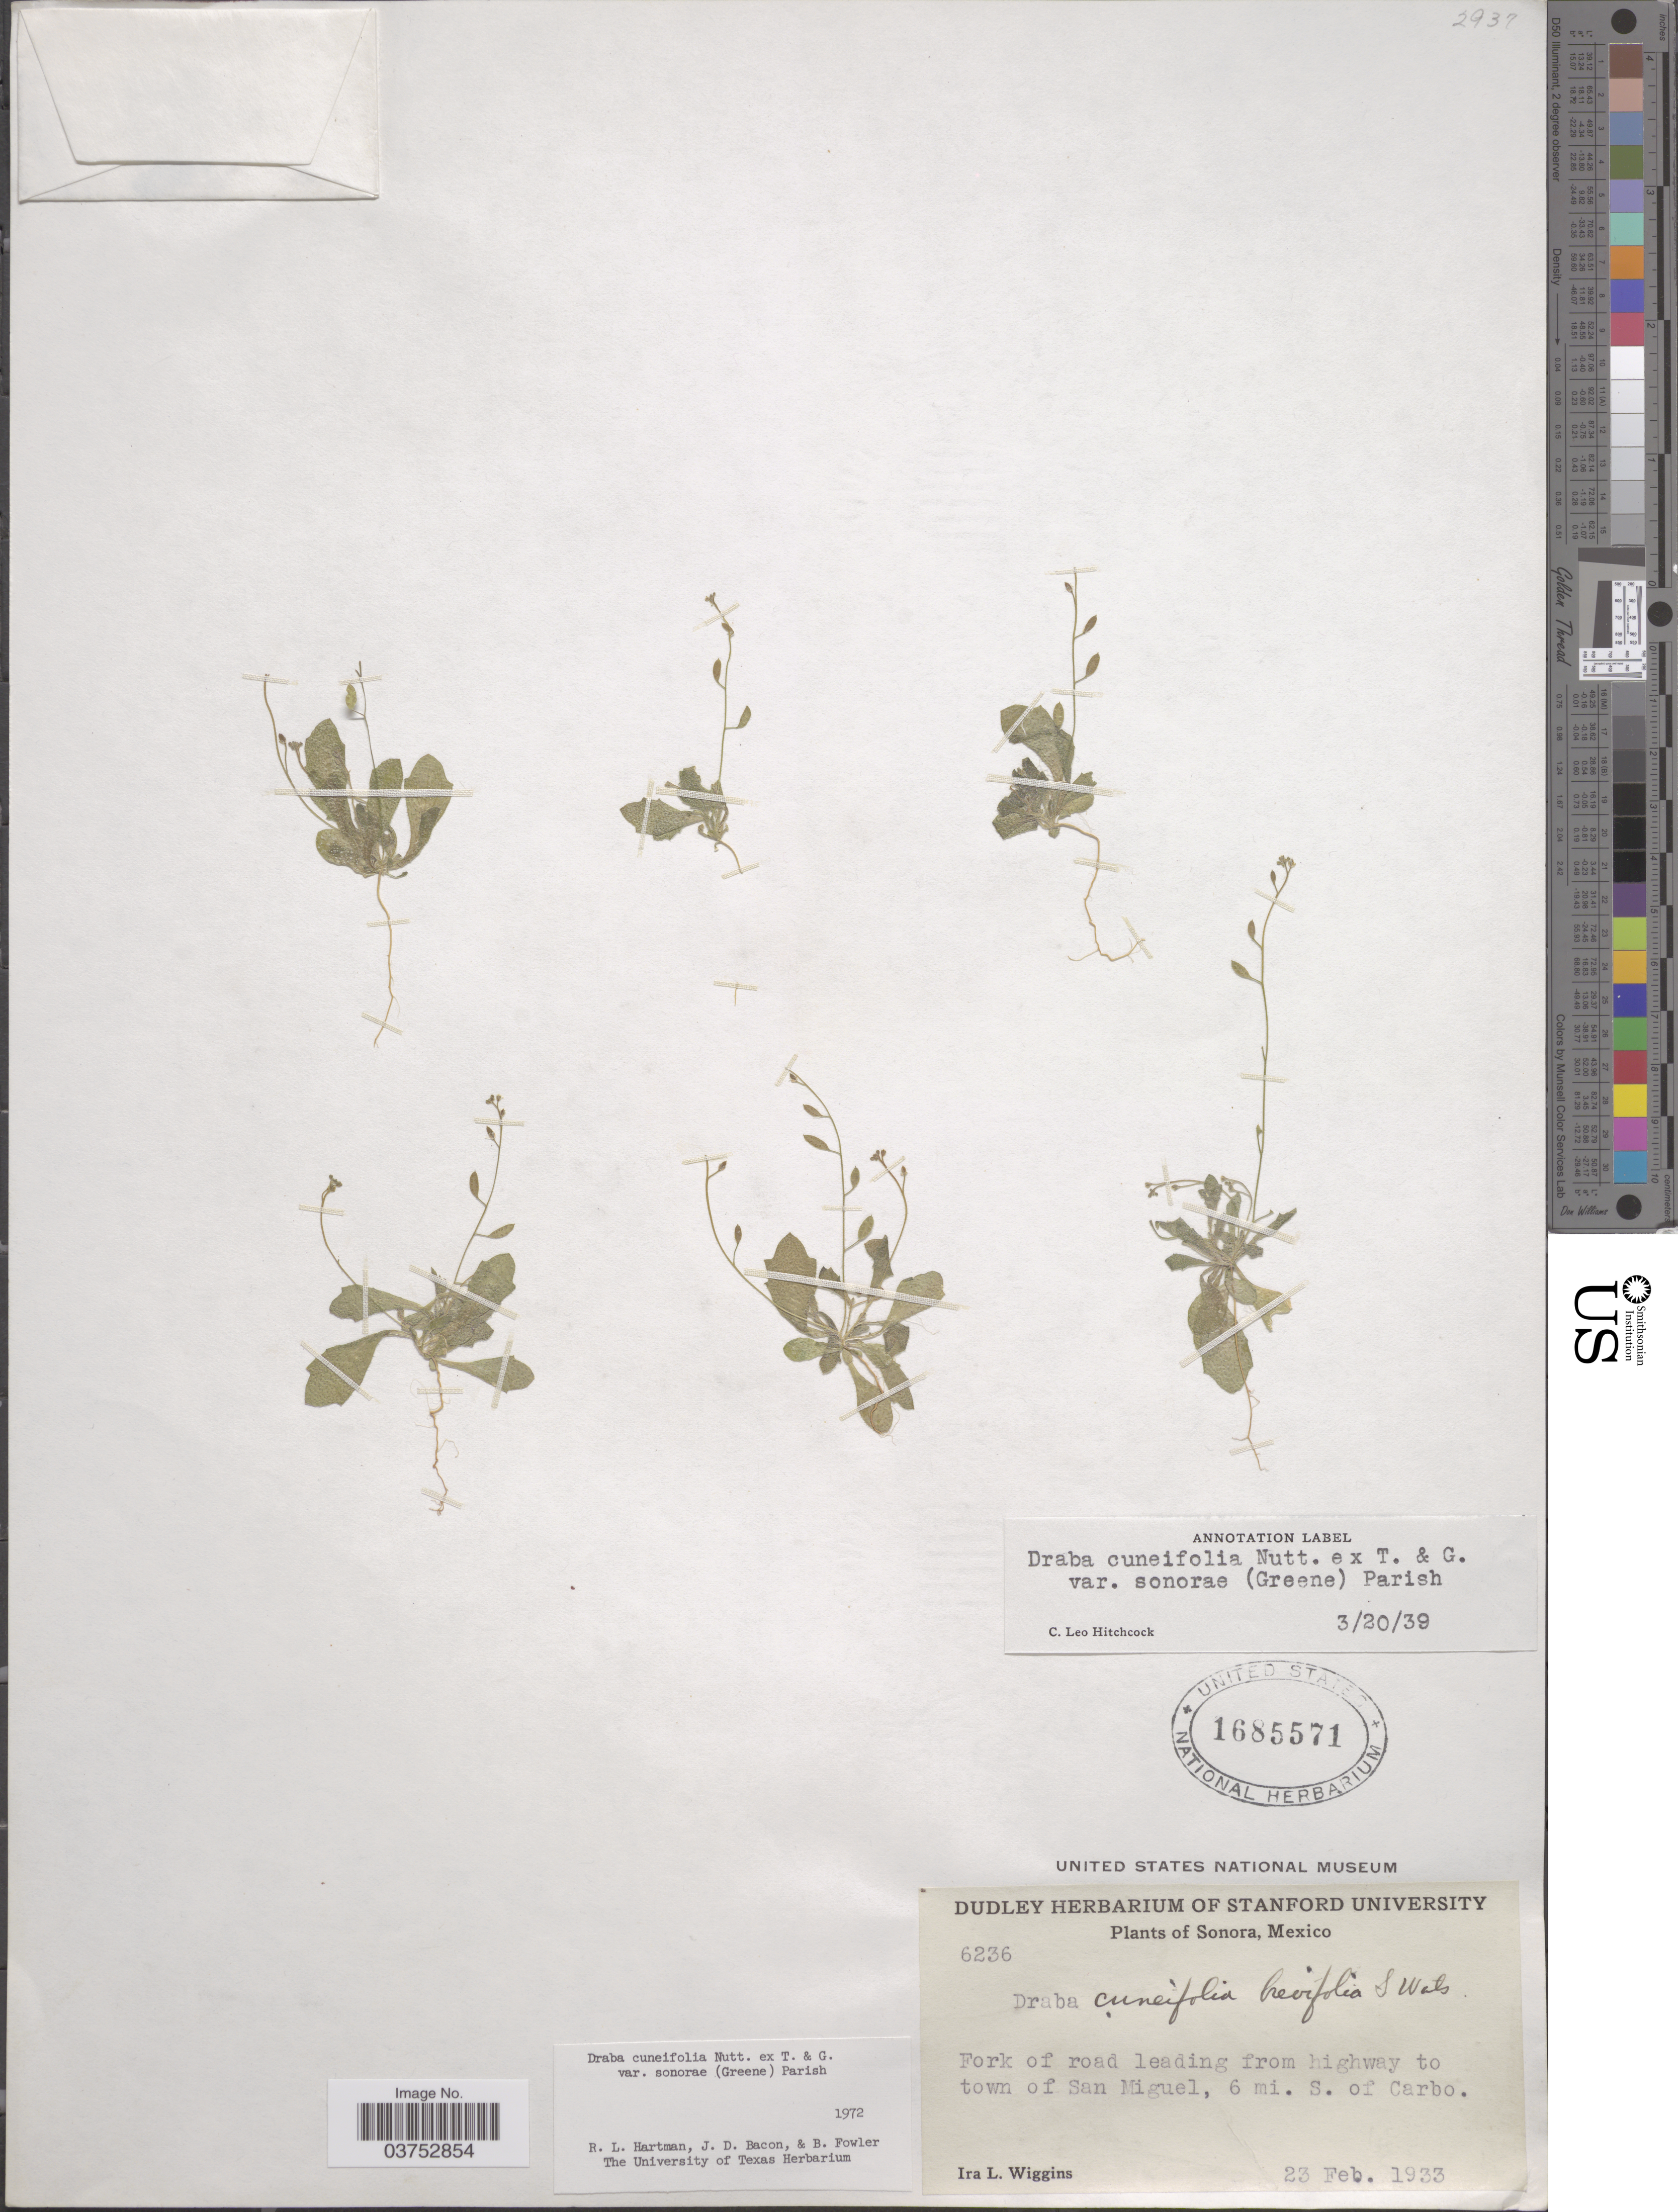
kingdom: Plantae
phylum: Tracheophyta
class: Magnoliopsida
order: Brassicales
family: Brassicaceae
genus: Draba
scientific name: Draba cuneifolia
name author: Nutt.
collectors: I. L. Wiggins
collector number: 6236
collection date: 1933-02-23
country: Mexico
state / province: Sonora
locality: Fork of road leading from highway to town of San Miguel, 6 mi. S. of Carbo.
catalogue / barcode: US 1685571